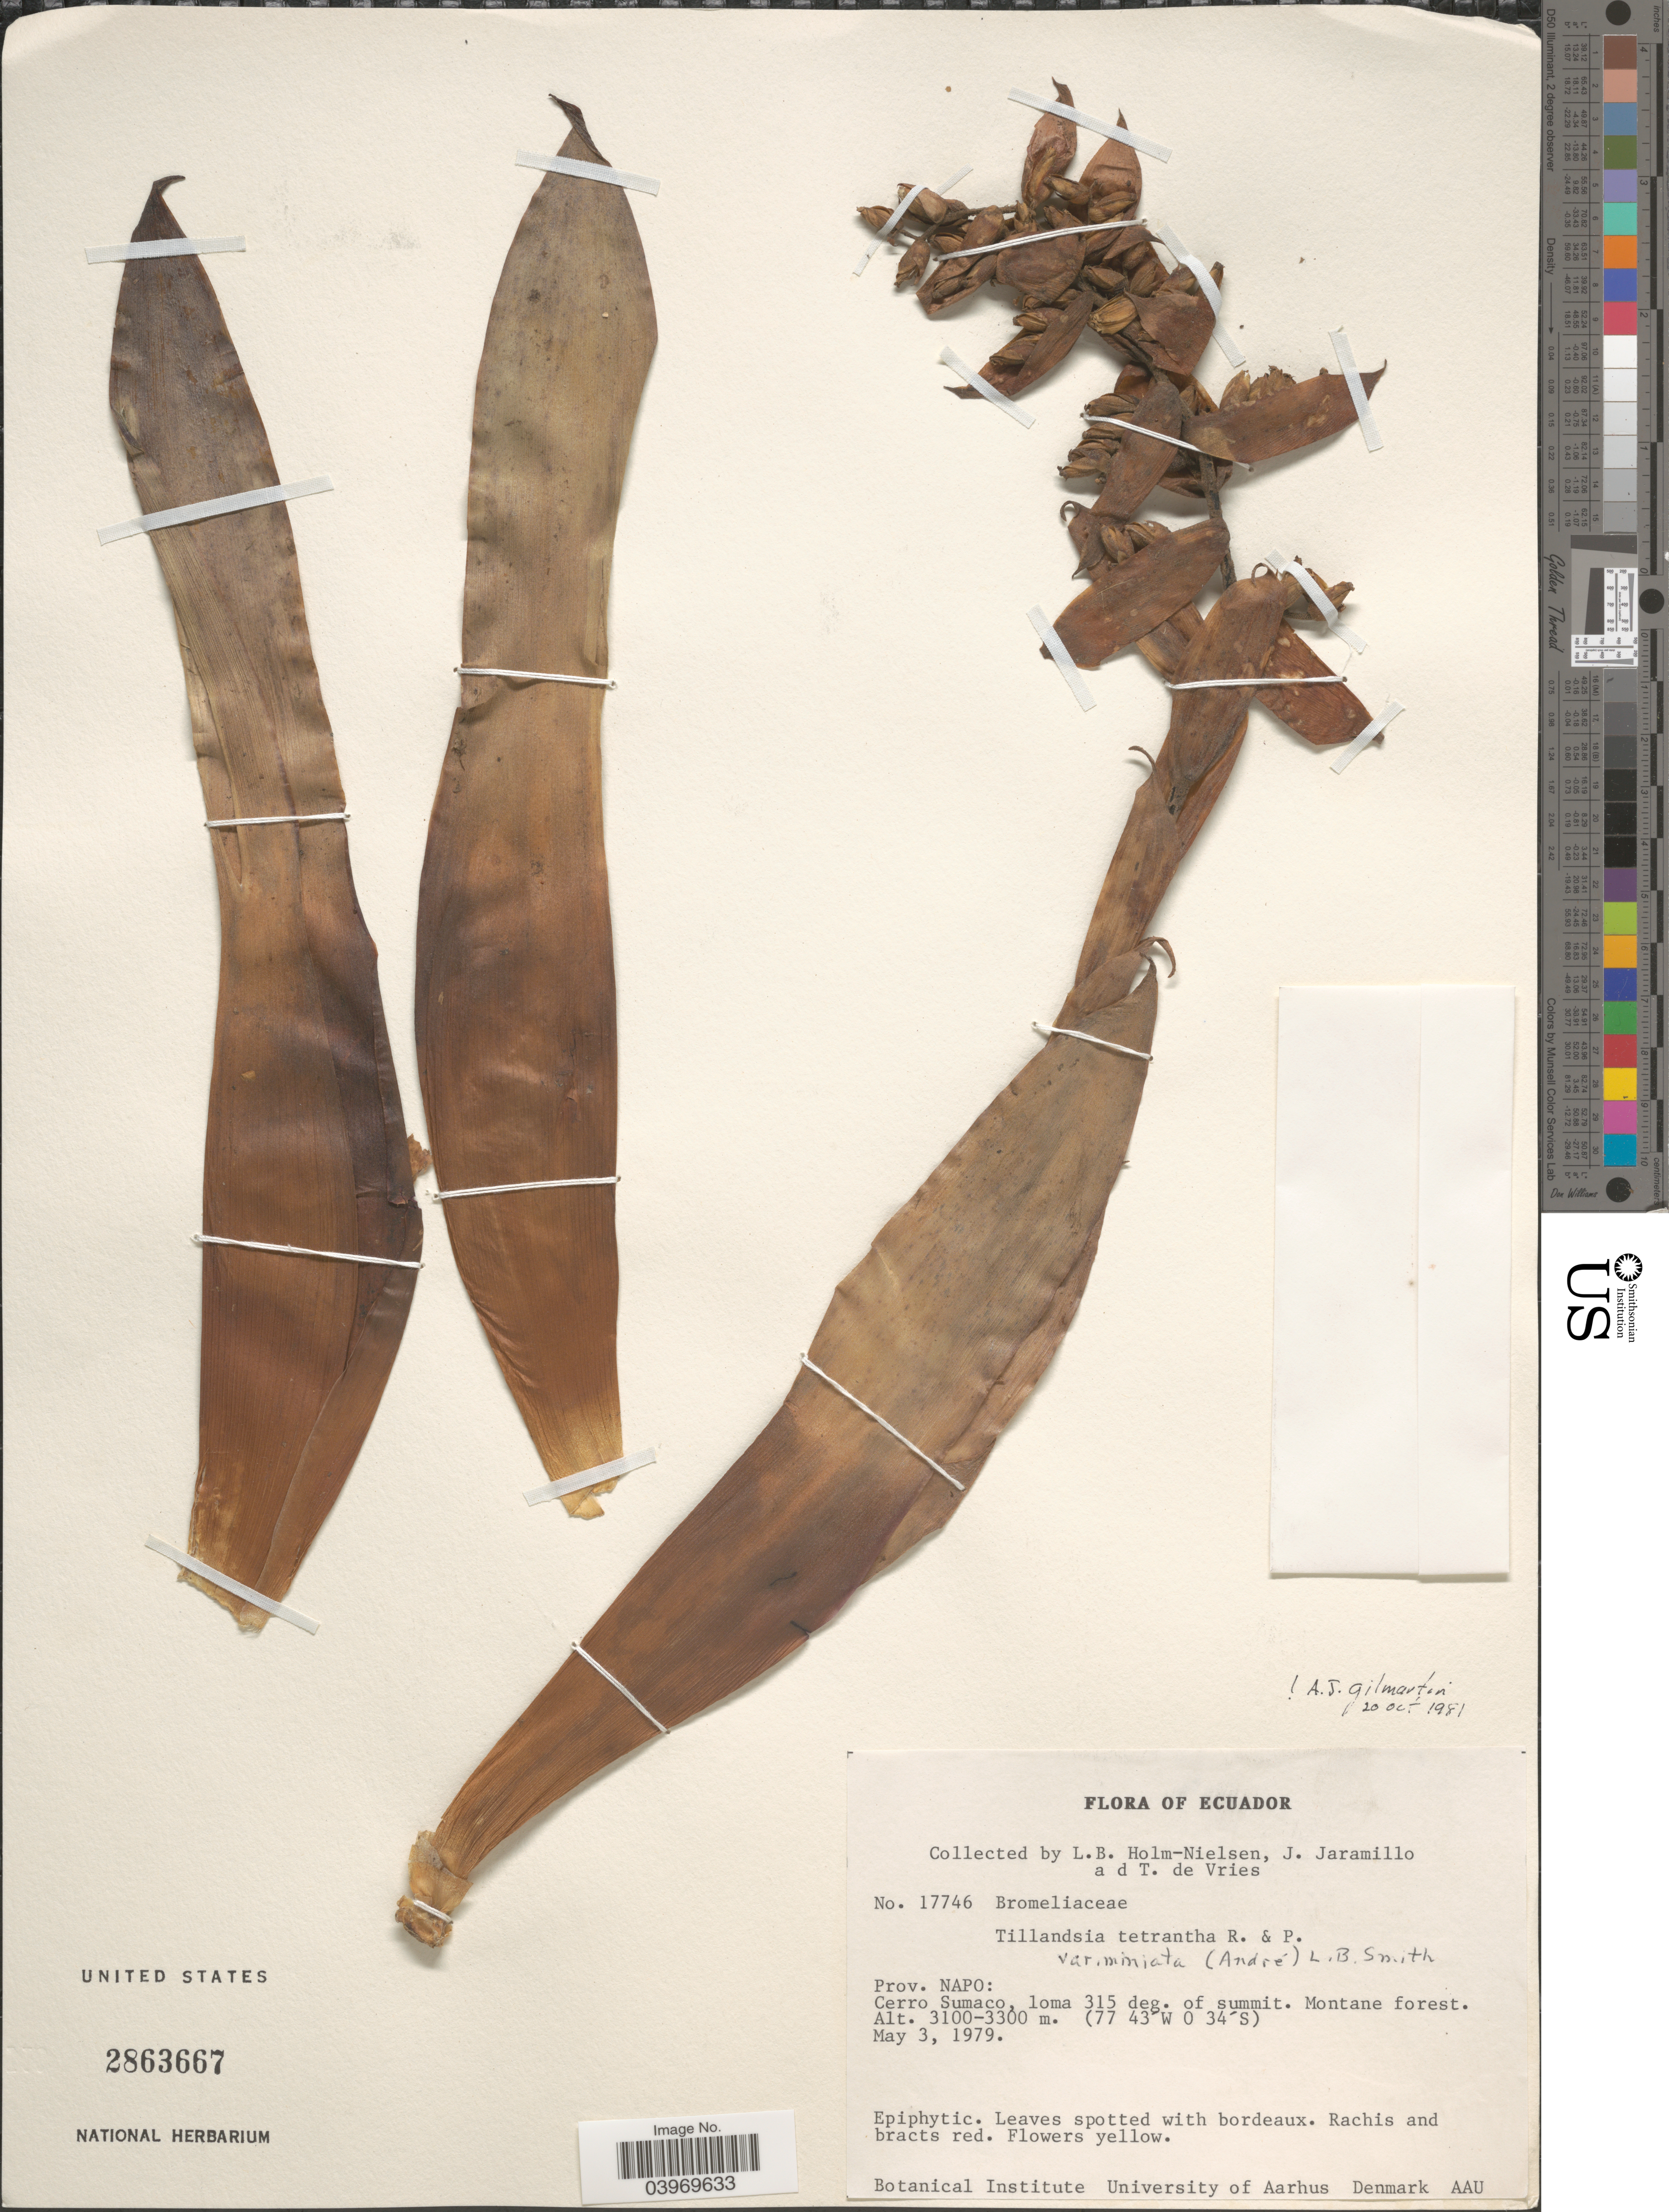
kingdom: Plantae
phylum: Tracheophyta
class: Liliopsida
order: Poales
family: Bromeliaceae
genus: Racinaea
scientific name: Racinaea tetrantha var. miniata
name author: (André) M.A. Spencer & L.B. Sm.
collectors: L. B. Holm-Nielsen, J. Jaramillo & T. de Vries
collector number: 17746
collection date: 1979-05-03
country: Ecuador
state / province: Napo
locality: Cerro Sumaco, loma 315 deg. of summit. Montane forest.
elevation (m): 3100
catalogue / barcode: US 2863667